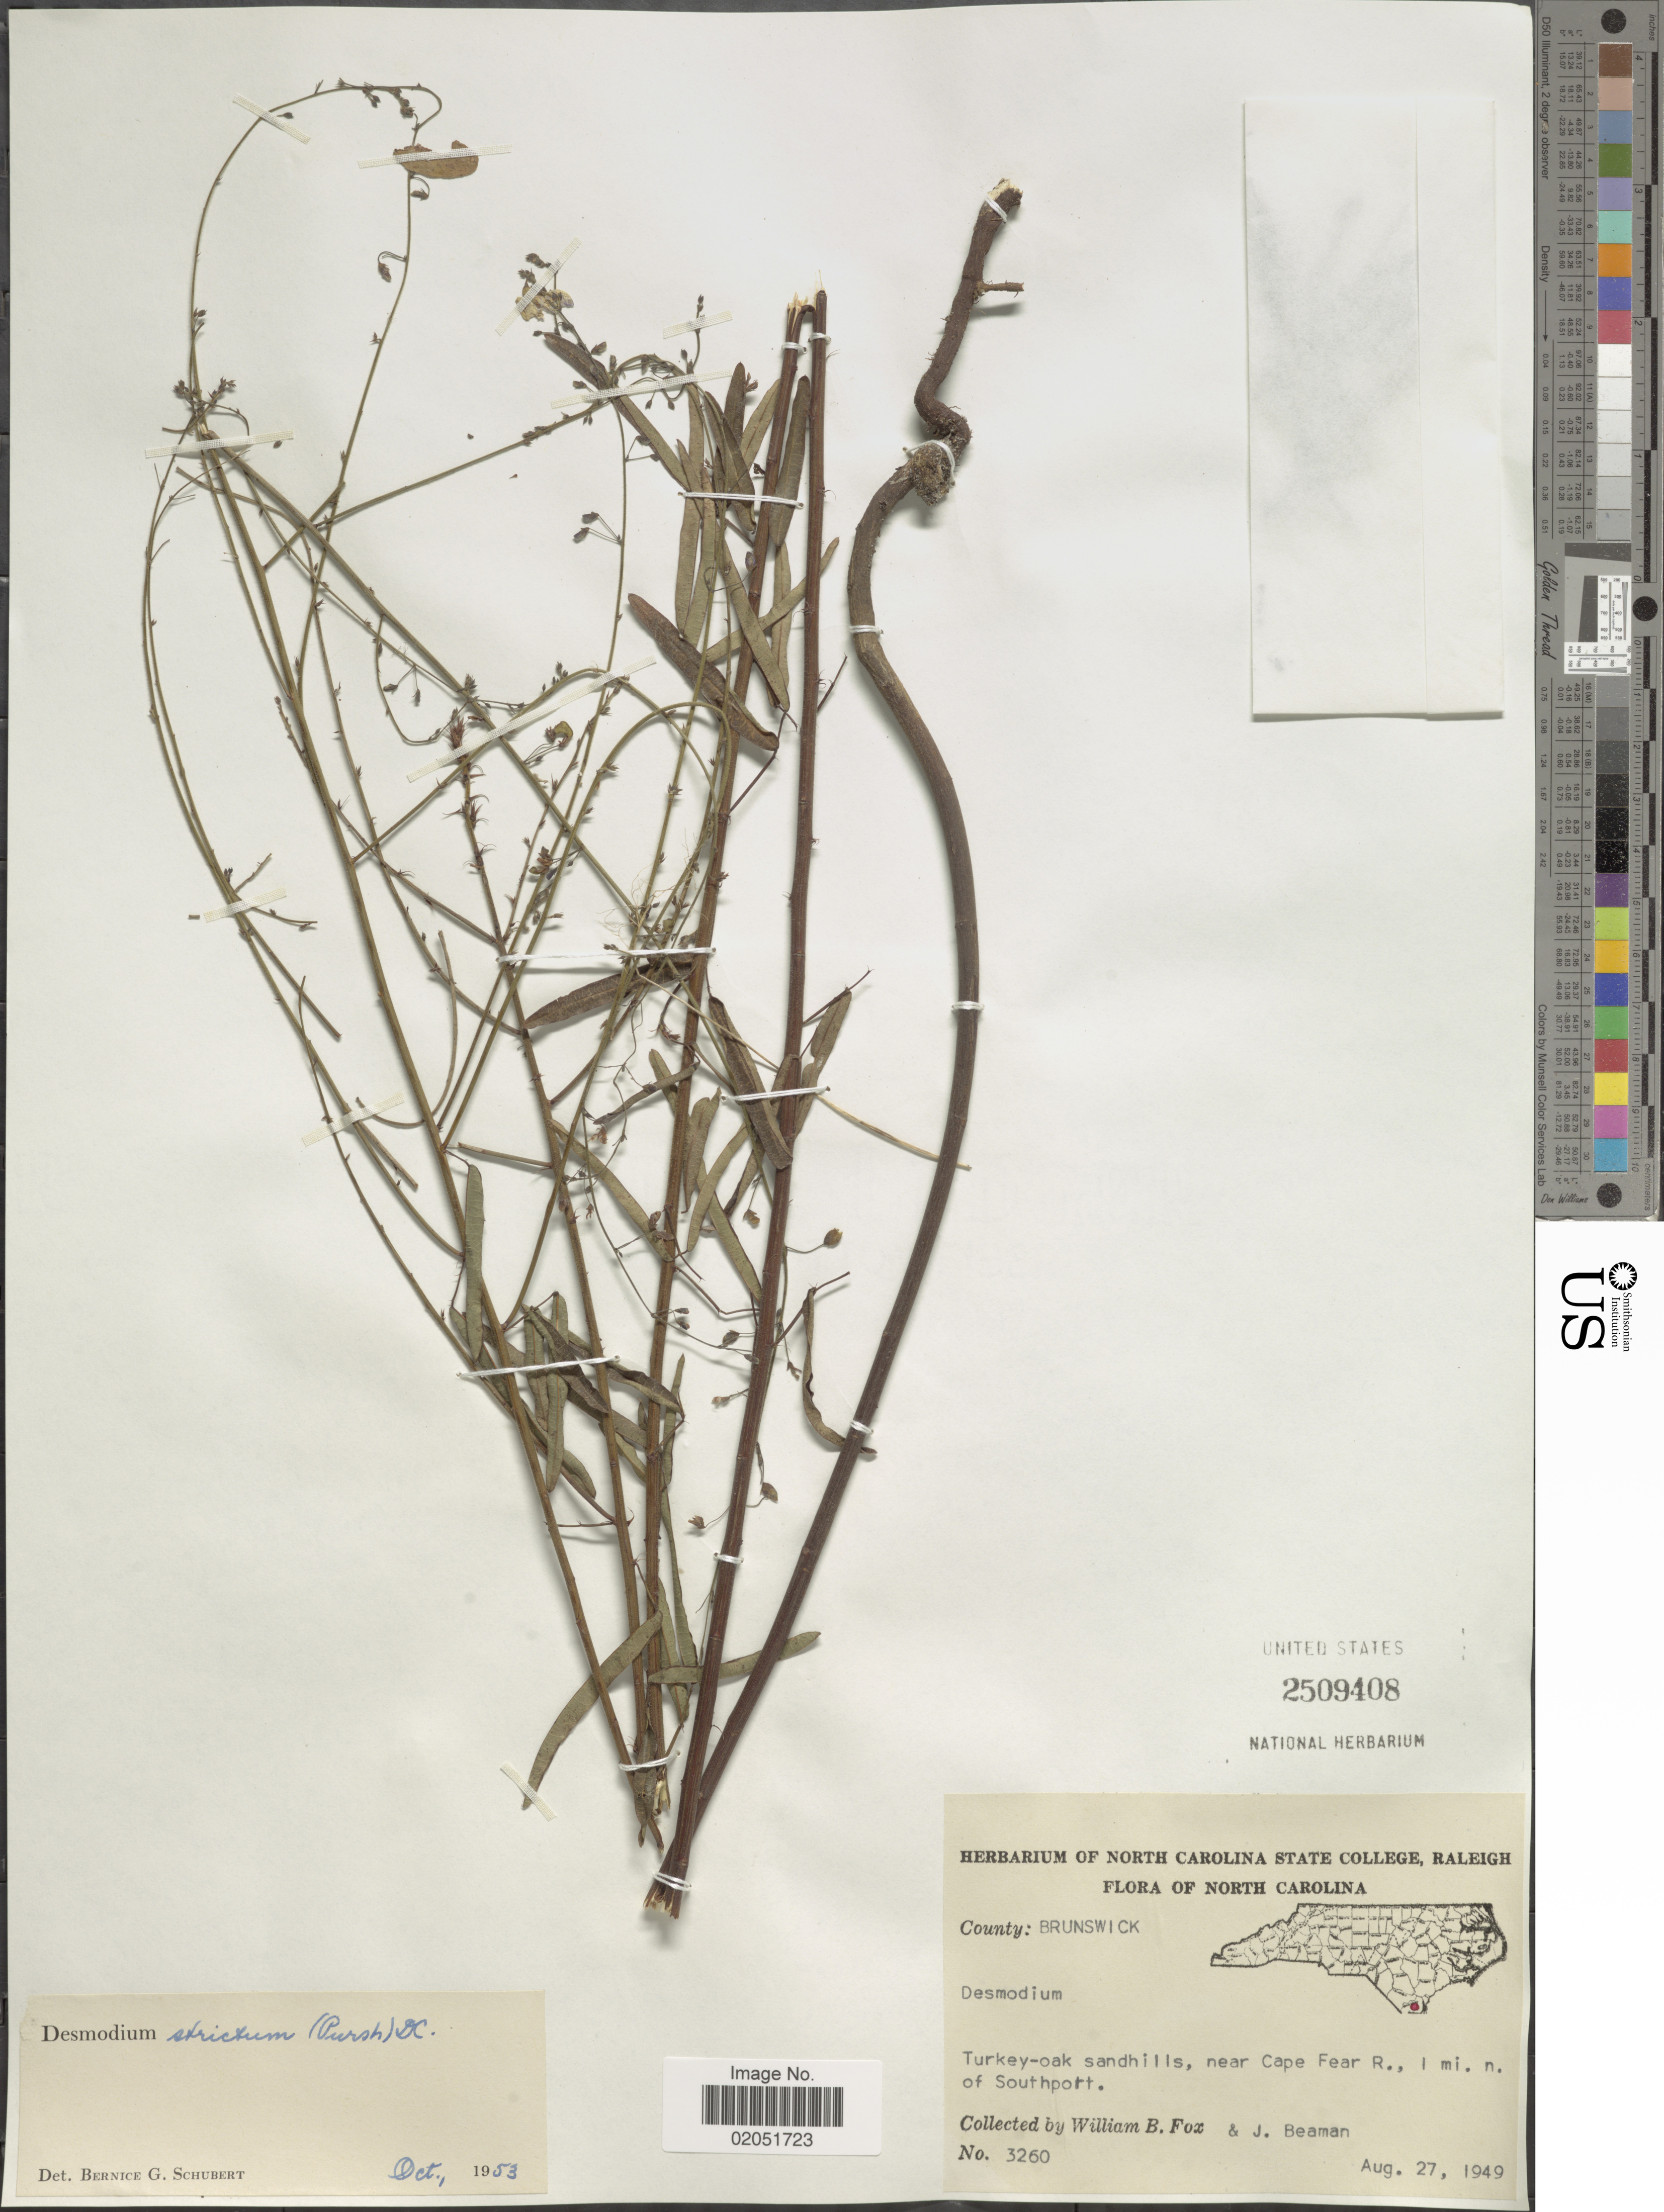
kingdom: Plantae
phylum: Tracheophyta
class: Magnoliopsida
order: Fabales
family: Fabaceae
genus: Desmodium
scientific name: Desmodium strictum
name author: (Pursh) DC.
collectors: W. B. Fox & J. H. Beaman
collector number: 3260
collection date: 1949-08-27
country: United States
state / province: North Carolina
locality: County: Brunswick, Turkey-oak sandhills, near Cape Fear, R., 1 mi. n. of Southport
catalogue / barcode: US 2509408